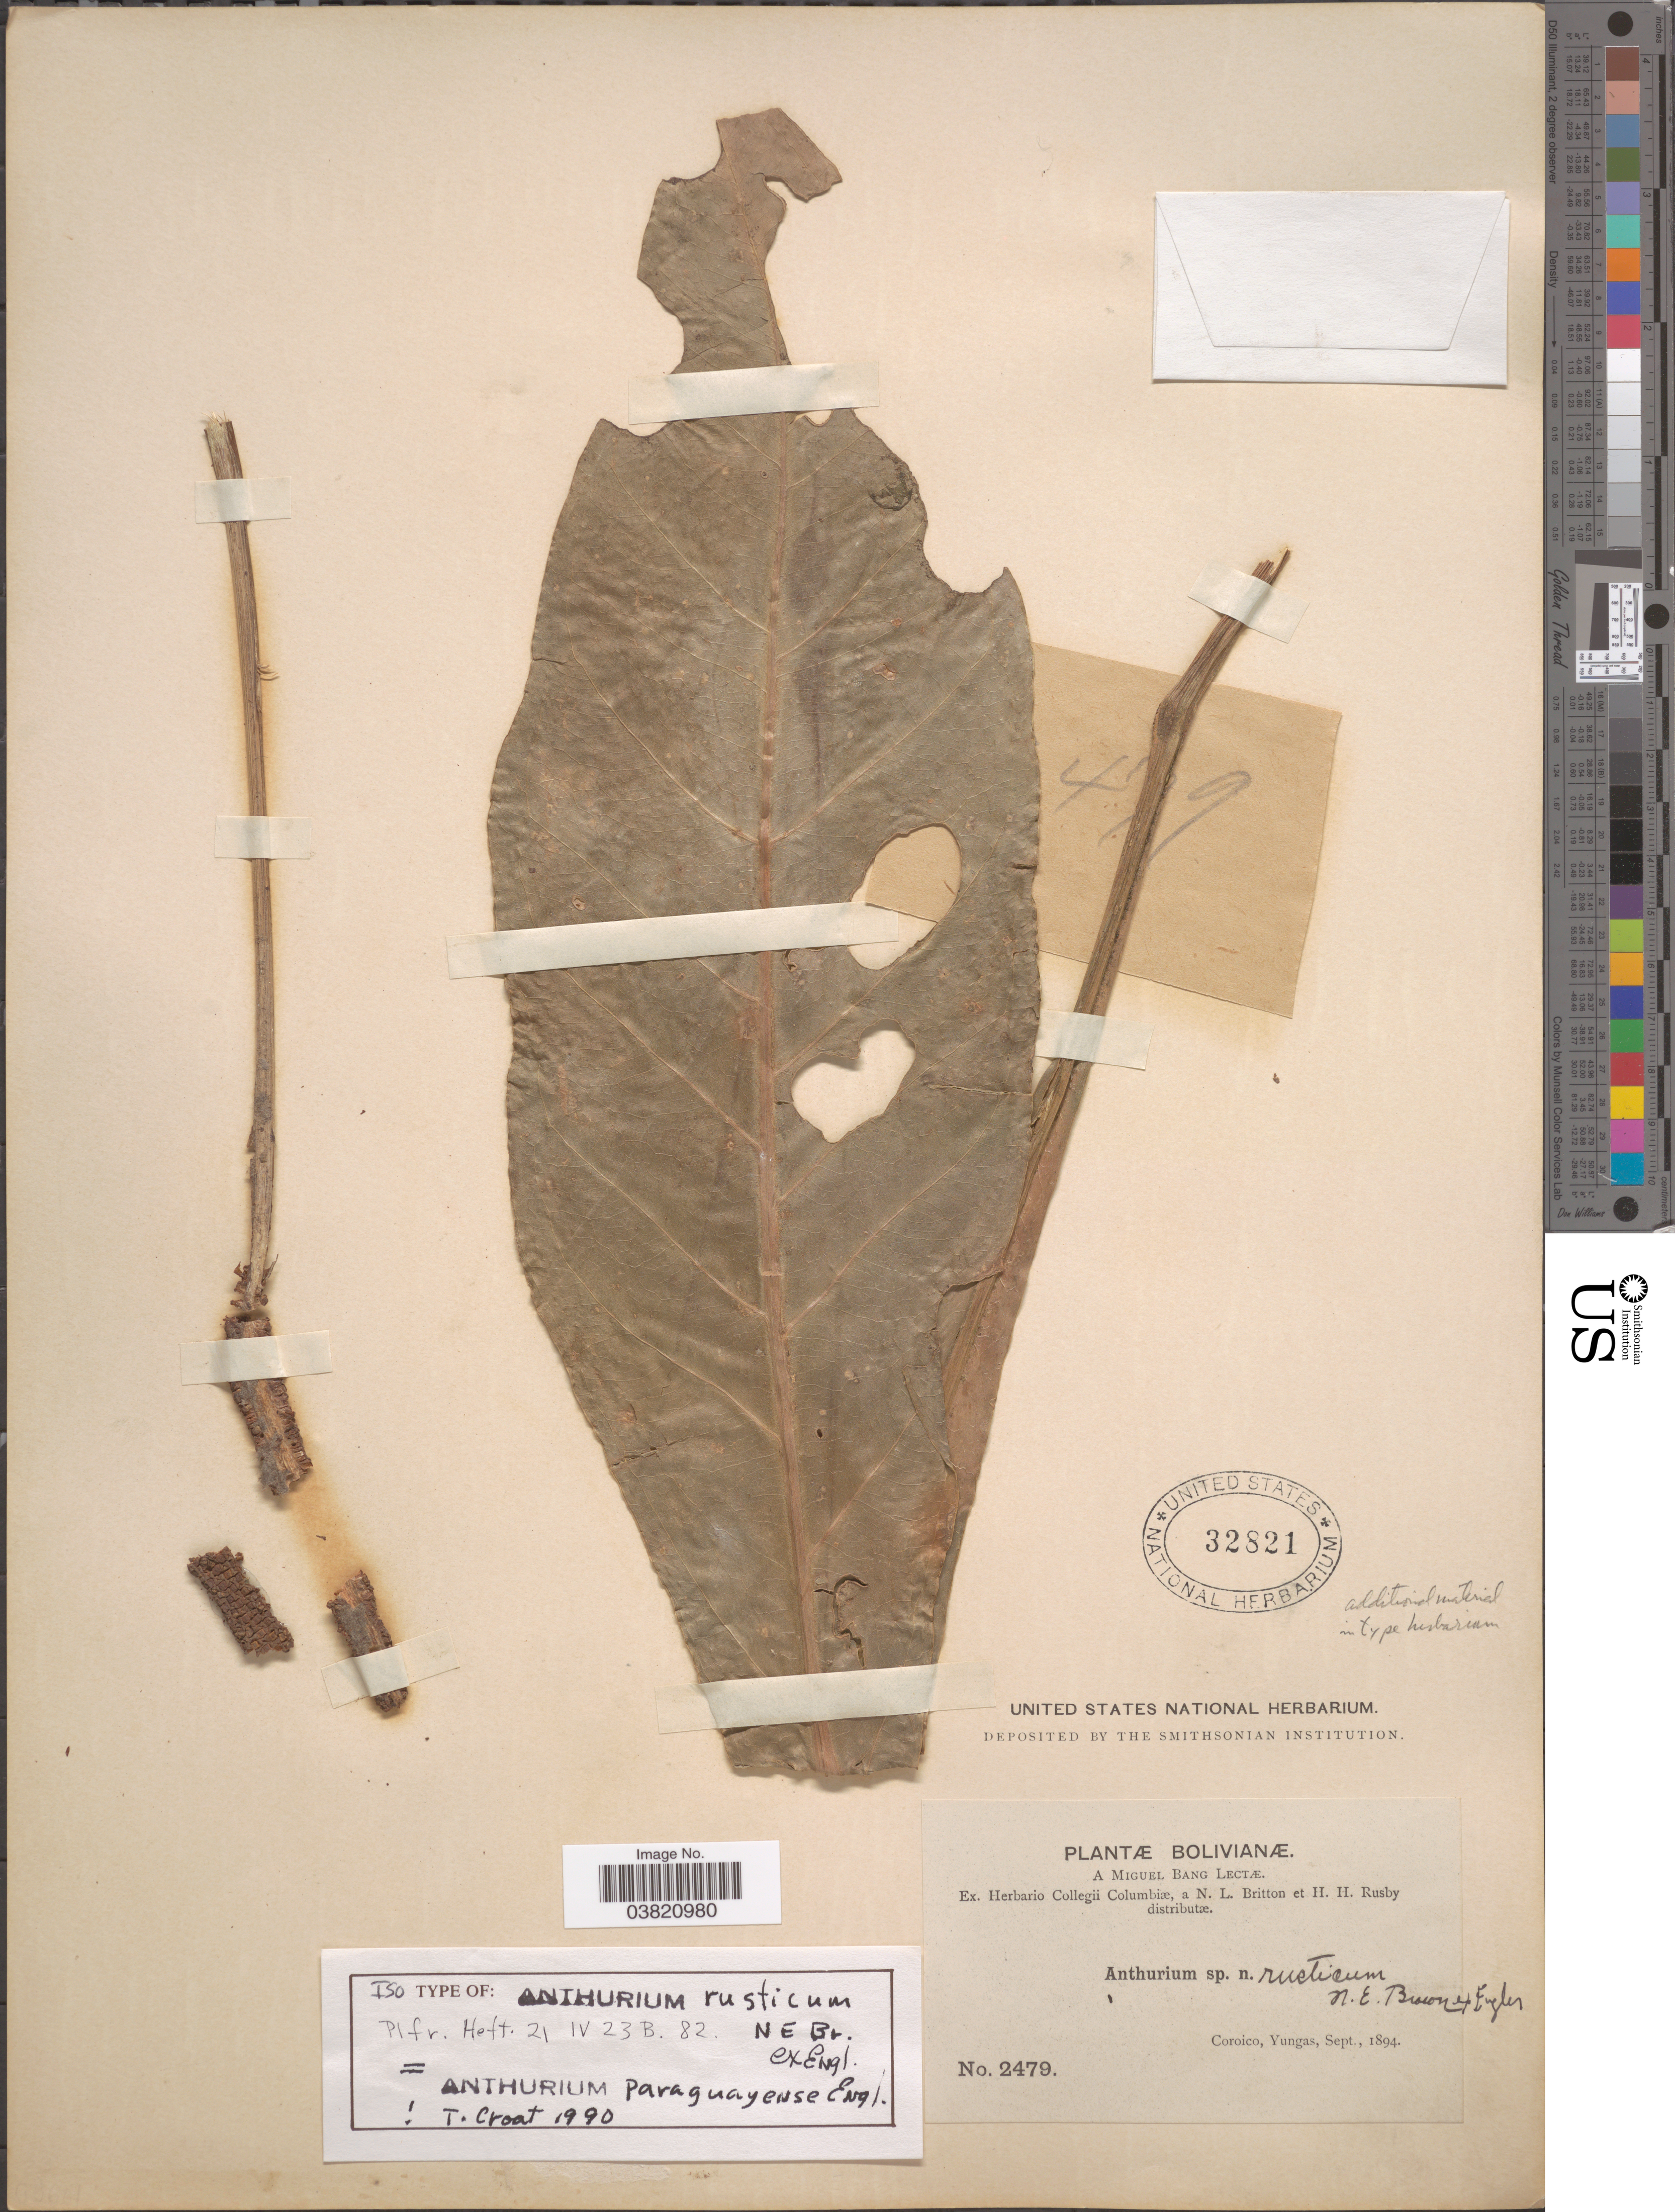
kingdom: Plantae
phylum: Tracheophyta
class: Liliopsida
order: Alismatales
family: Araceae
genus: Anthurium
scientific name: Anthurium paraguayense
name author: Engl.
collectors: M. Bang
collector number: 2479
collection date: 1894-09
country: Bolivia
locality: Coroico, Yungas.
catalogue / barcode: US 32821